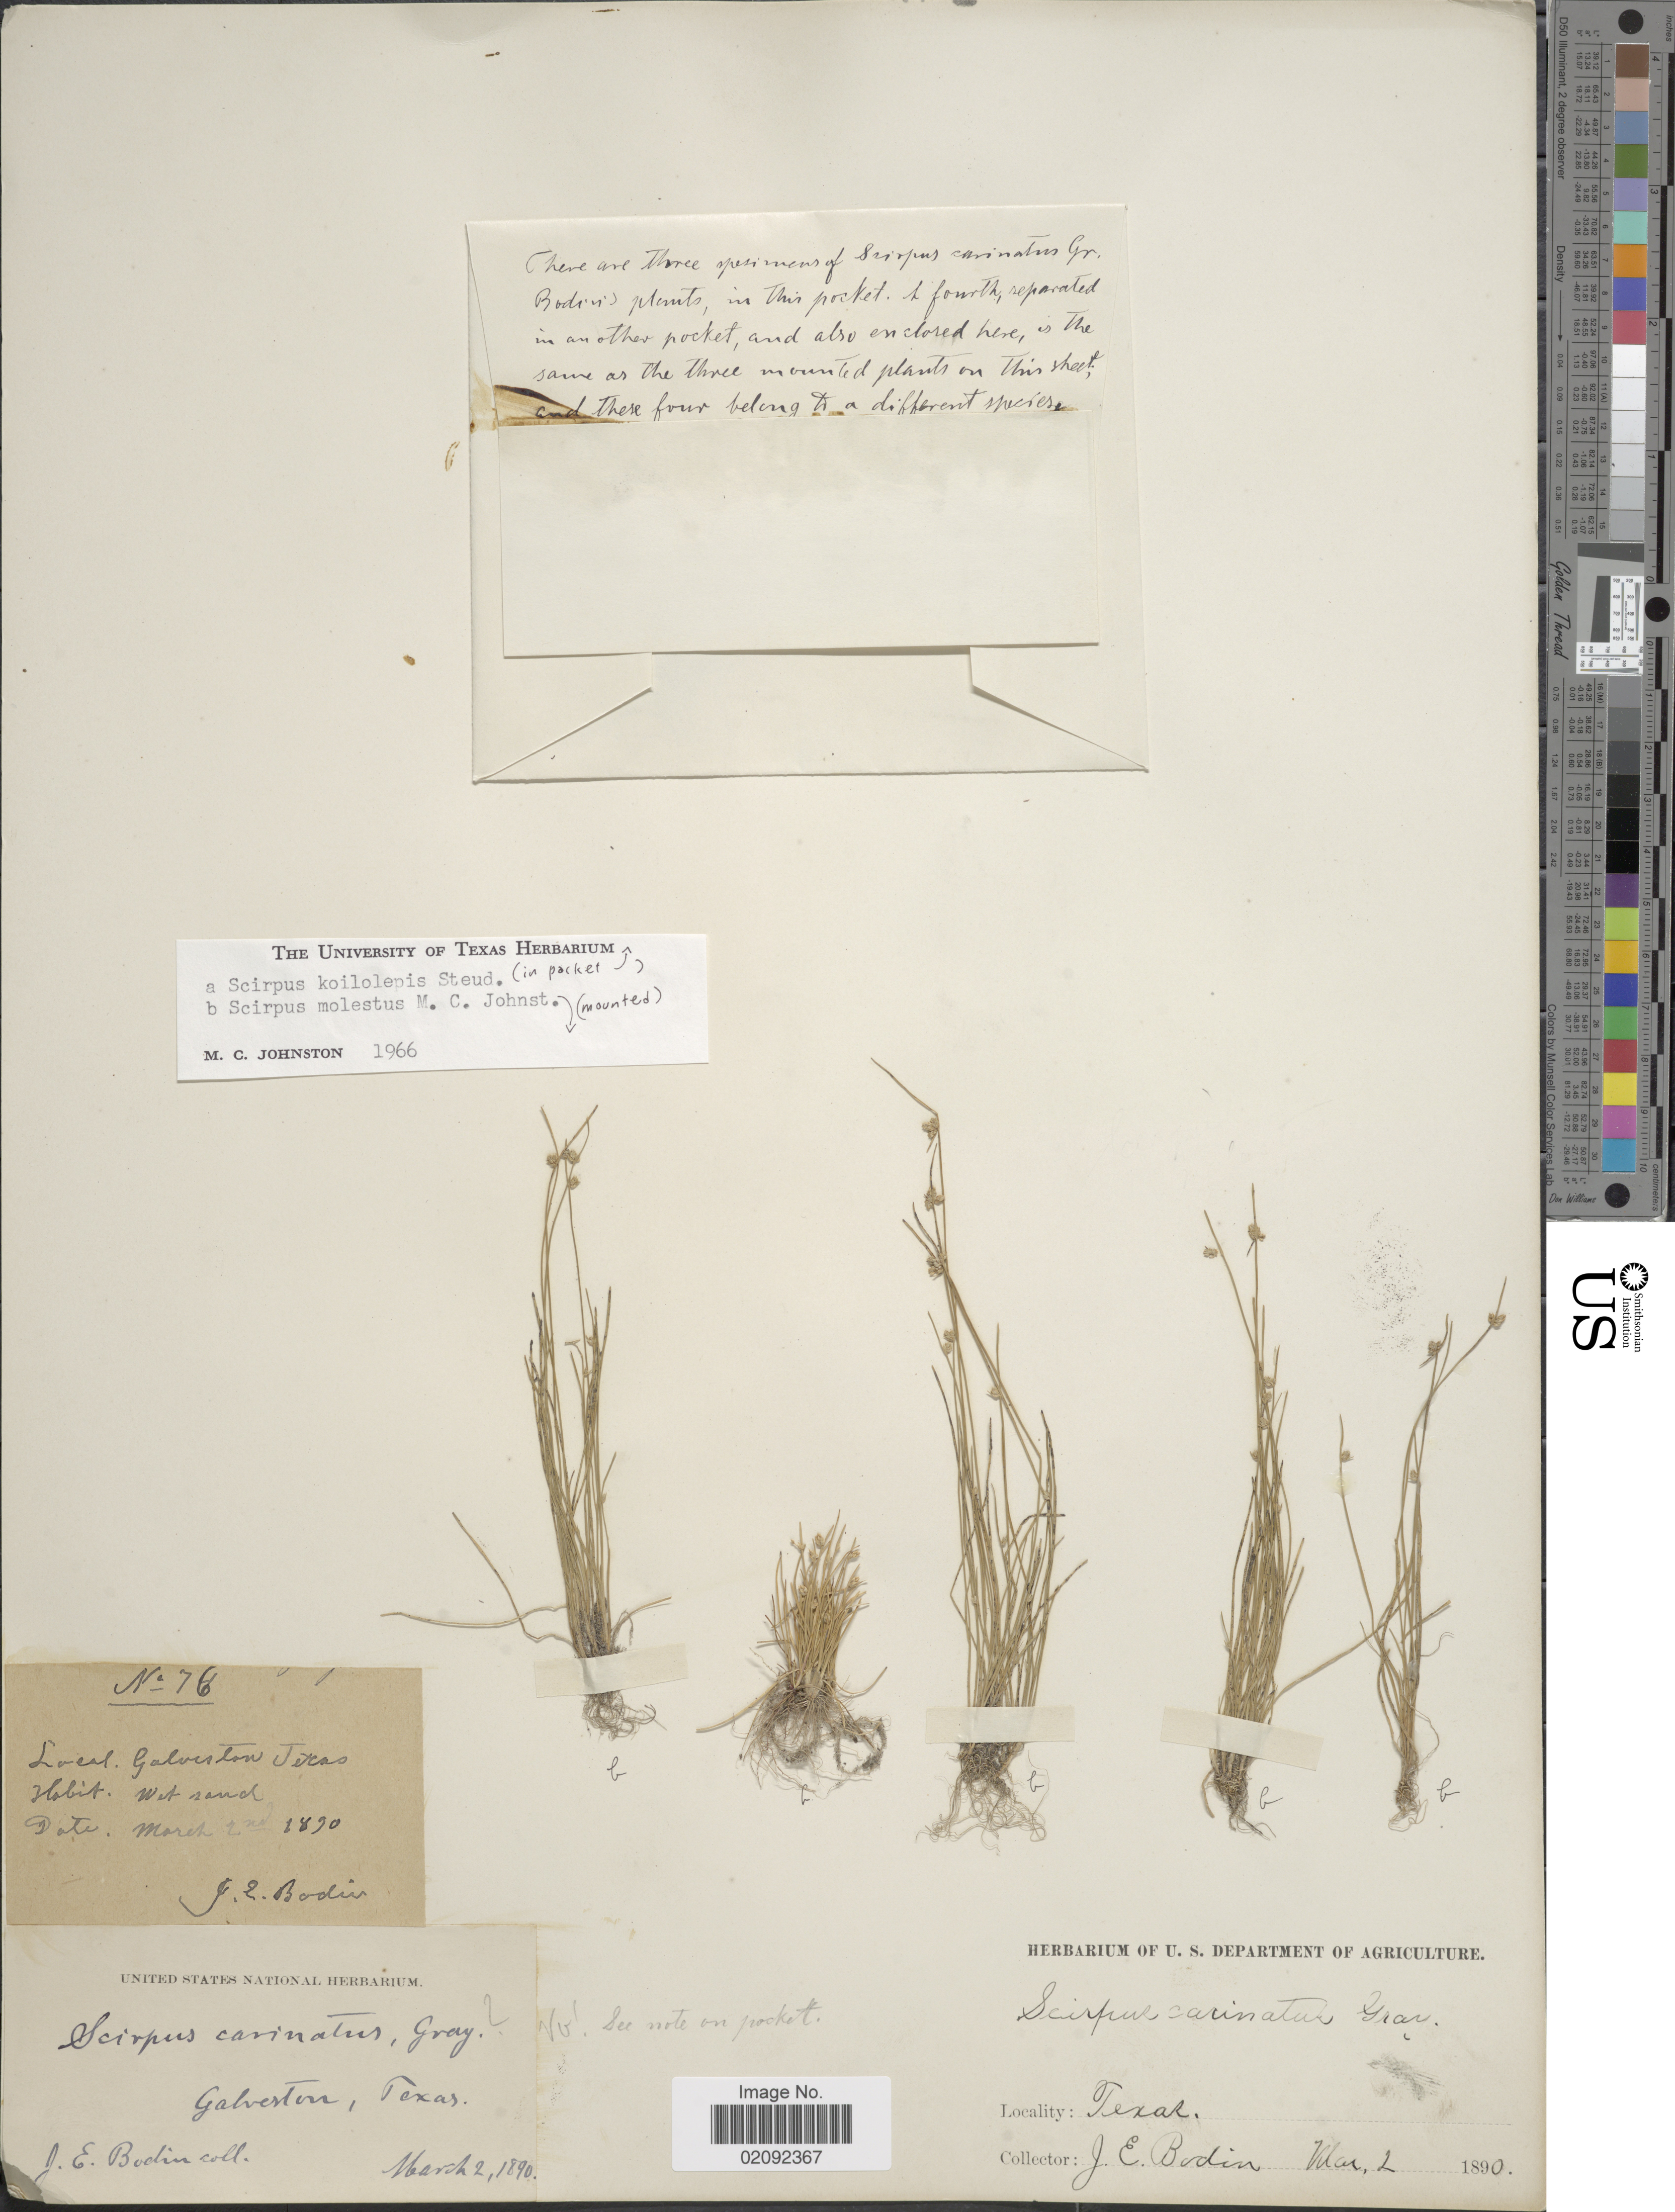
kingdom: Plantae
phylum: Tracheophyta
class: Liliopsida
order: Poales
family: Cyperaceae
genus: Isolepis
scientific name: Isolepis pseudosetacea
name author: (Daveau) Gand.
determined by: Strong, M. T., (US), Smithsonian Institution - National Museum of Natural History (UNITED STATES)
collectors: J. E. Bodin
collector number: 76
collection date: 1890-03-02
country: United States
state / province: Texas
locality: Galverton